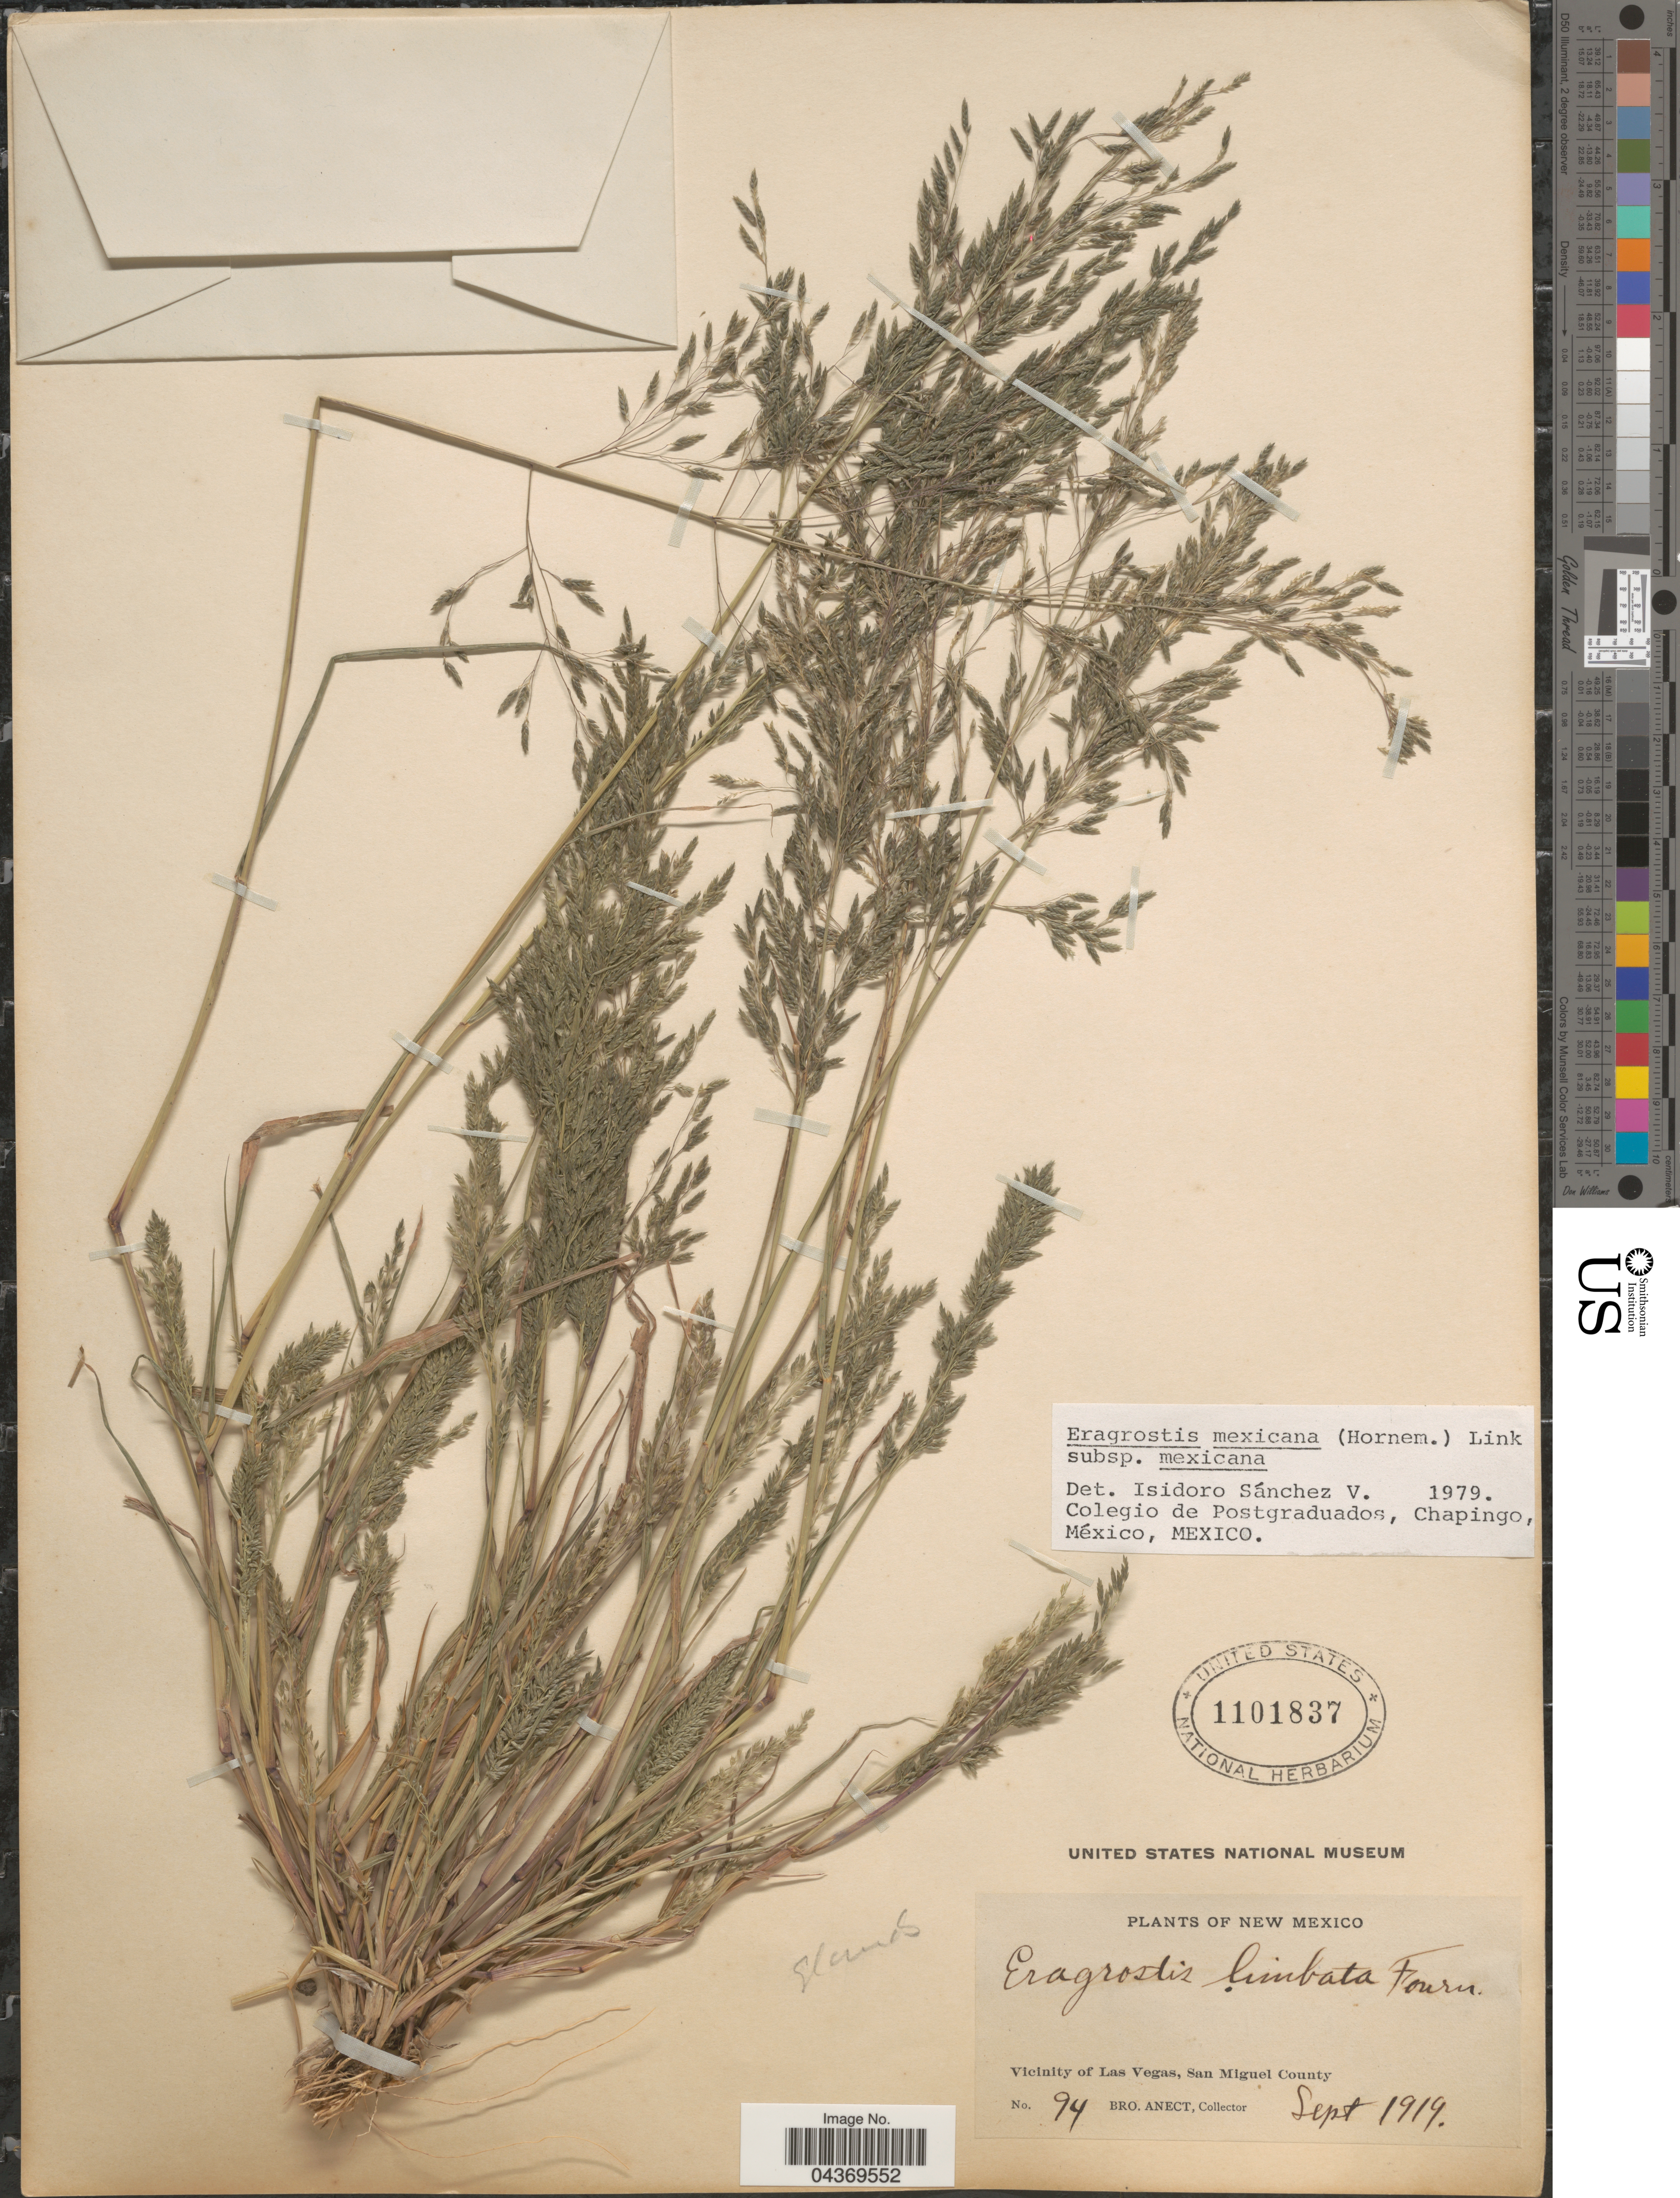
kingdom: Plantae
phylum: Tracheophyta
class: Liliopsida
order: Poales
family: Poaceae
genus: Eragrostis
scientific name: Eragrostis mexicana subsp. mexicana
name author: (Hornem.) Link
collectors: B. Anect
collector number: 94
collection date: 1919-09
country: United States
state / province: New Mexico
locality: Vicinity of Las Vegas, San Miguel County.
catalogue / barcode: US 1101837